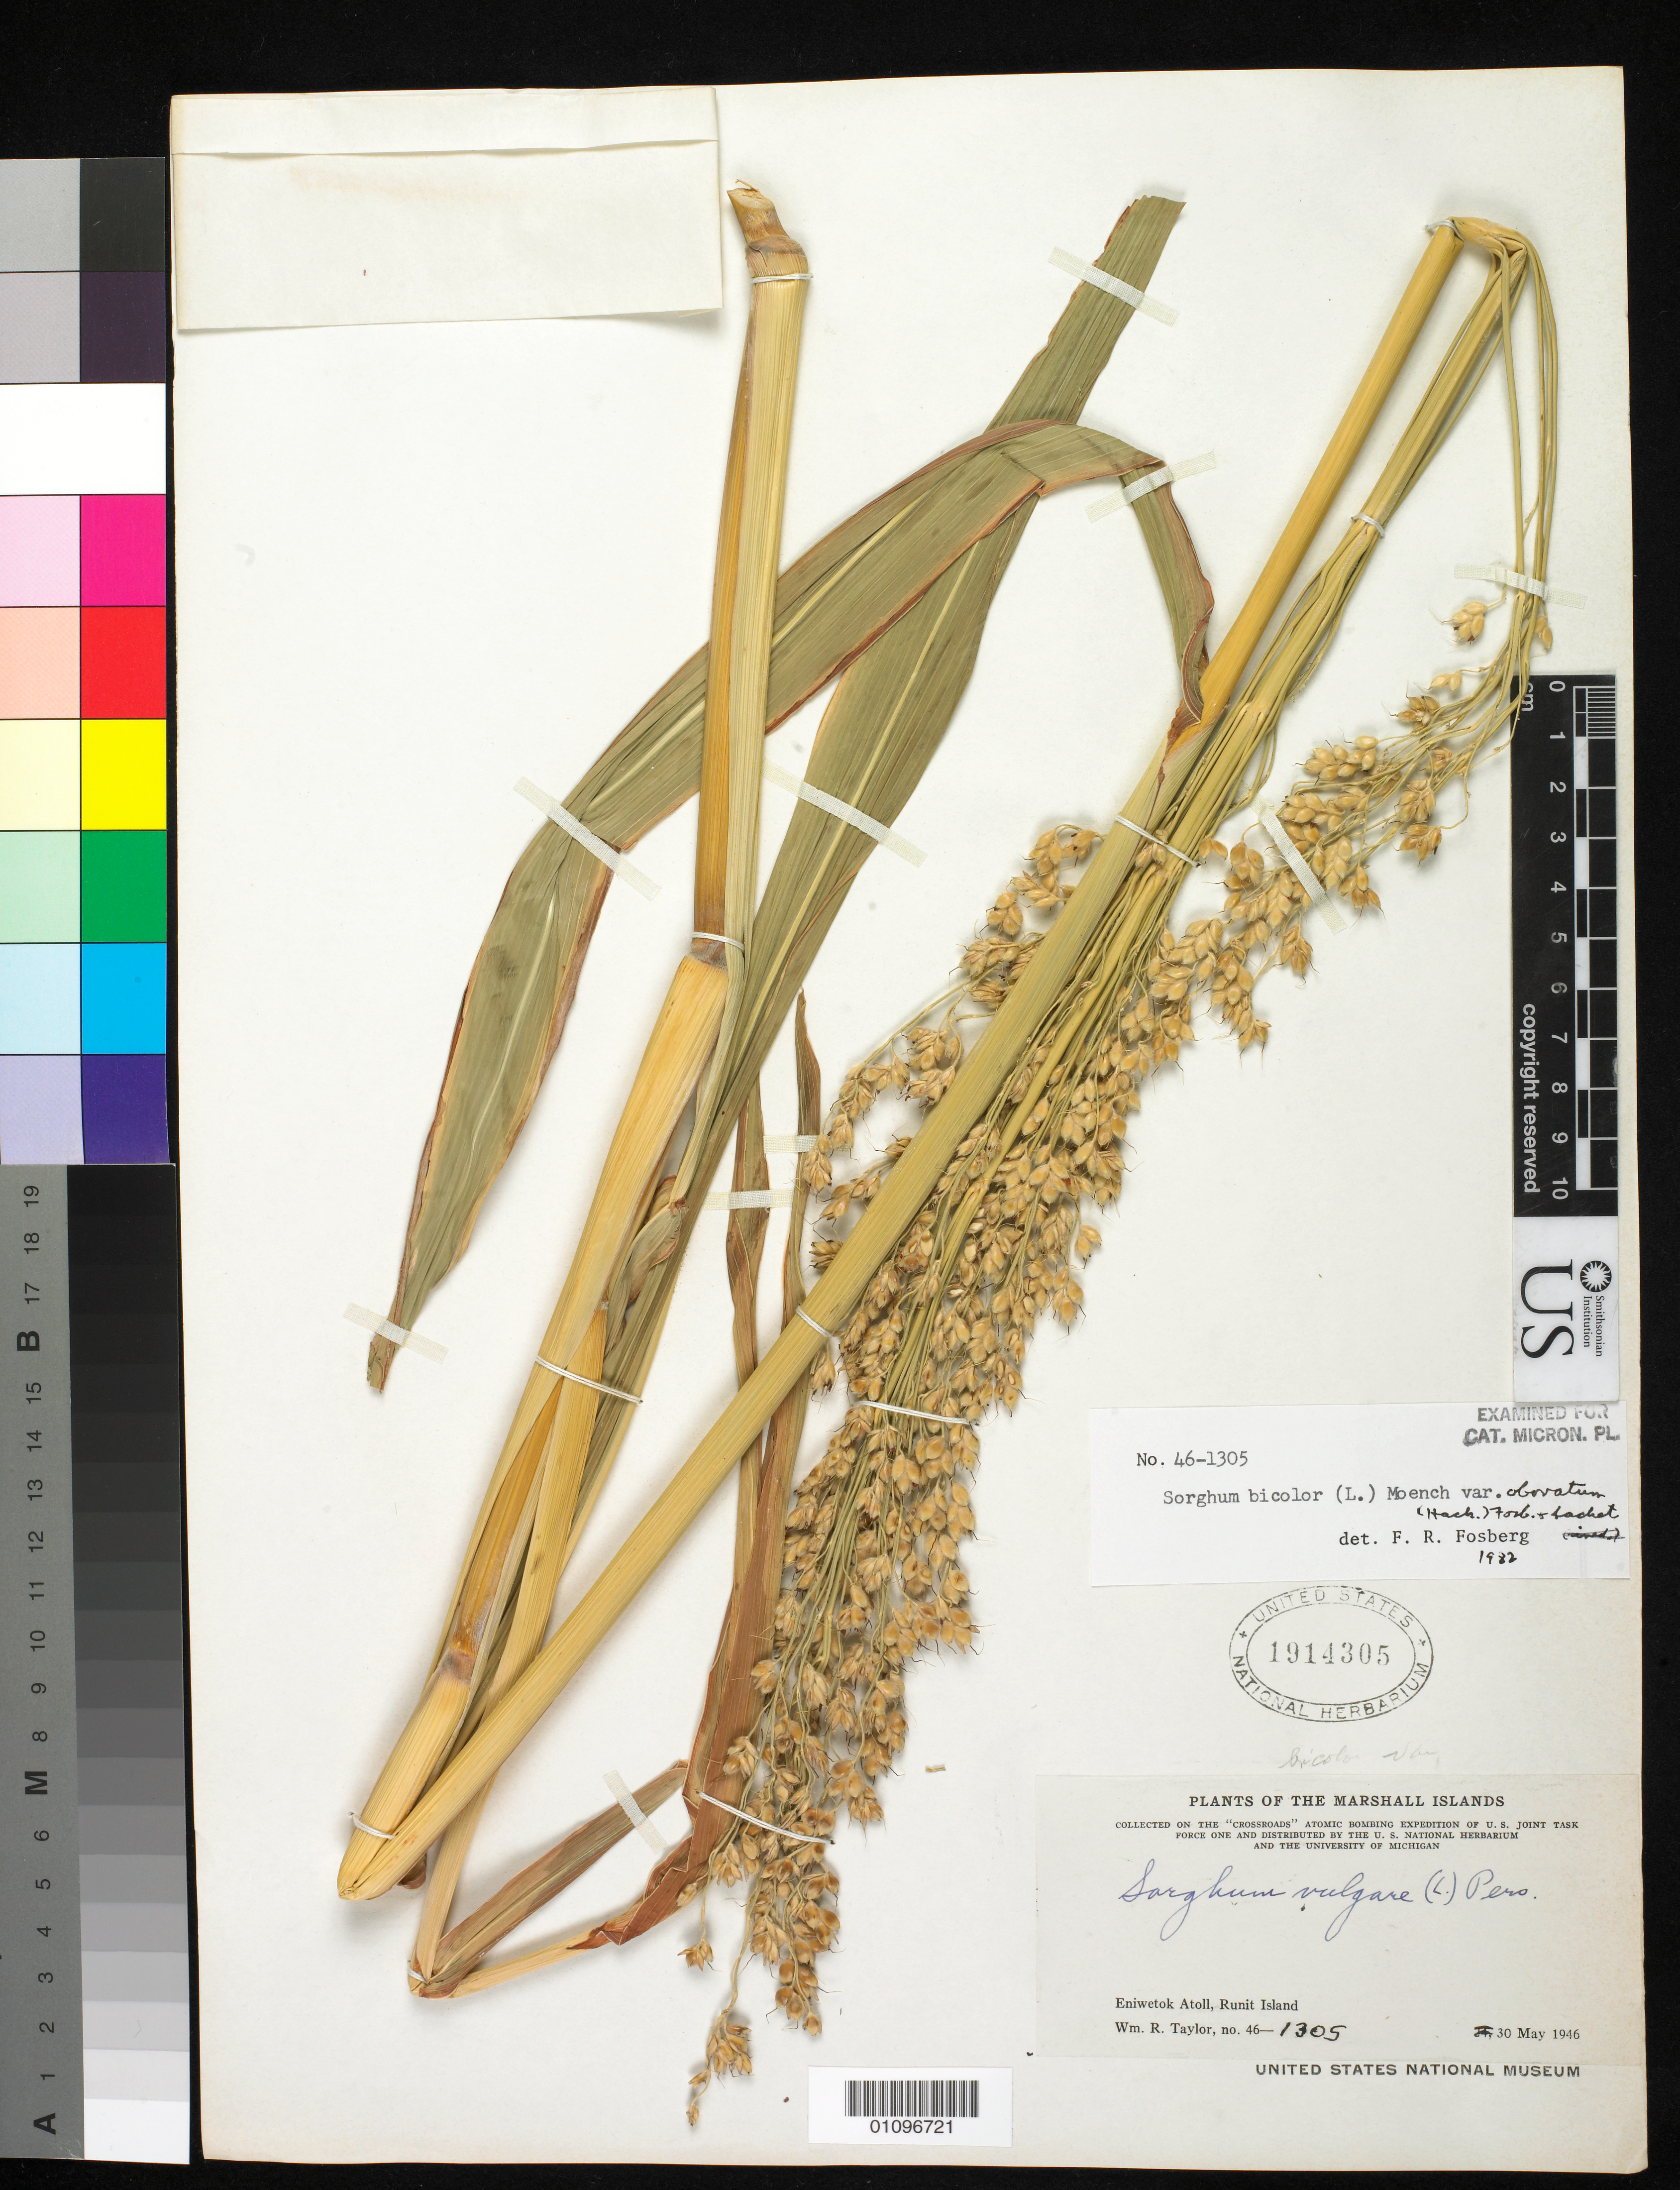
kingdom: Plantae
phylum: Tracheophyta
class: Liliopsida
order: Poales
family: Poaceae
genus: Sorghum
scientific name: Sorghum bicolor var. obovatum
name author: (Hack.) Fosberg & Sachet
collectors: W. R. Taylor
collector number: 1305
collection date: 1946-05-30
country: Marshall Islands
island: Enewetak [Eniwetok] Atoll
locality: Runit Islet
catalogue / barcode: US 1914305